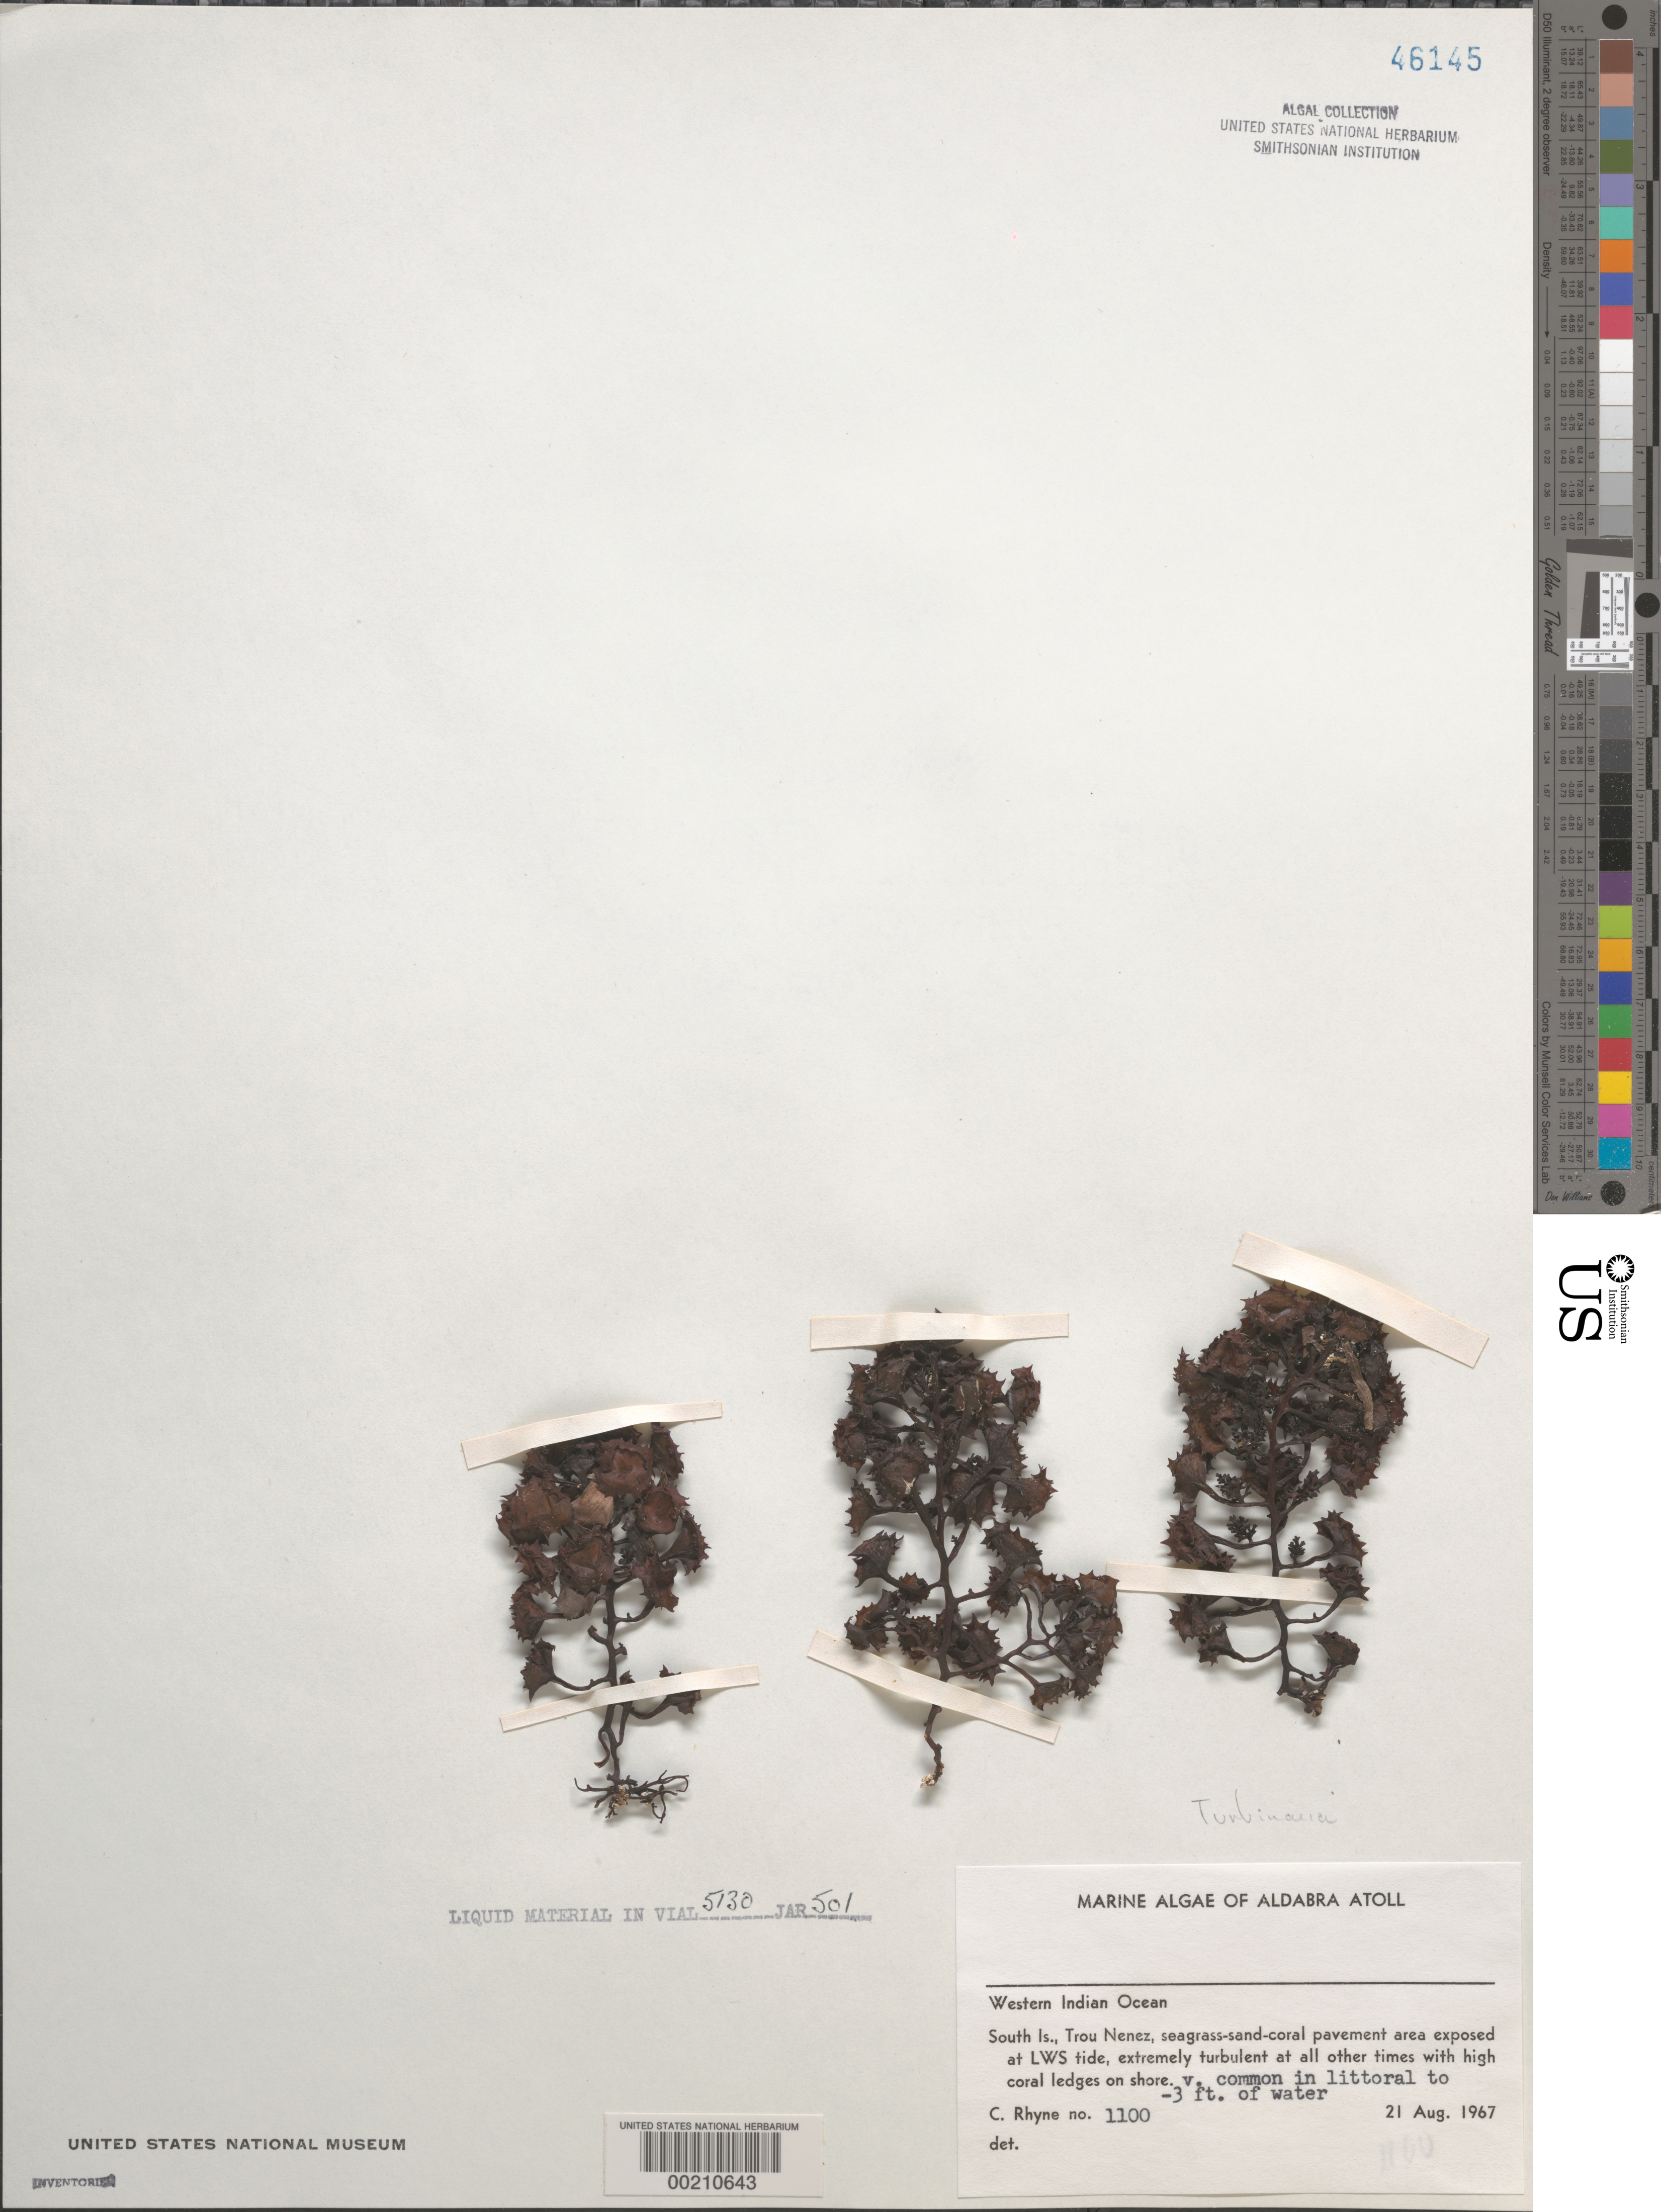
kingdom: Chromista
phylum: Ochrophyta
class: Phaeophyceae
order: Fucales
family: Sargassaceae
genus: Turbinaria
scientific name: Turbinaria sp.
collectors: C. Rhyne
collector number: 1100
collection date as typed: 21 Aug 1967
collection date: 1967-08-21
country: Seychelles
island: Aldabra Atoll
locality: Trou Nenez, South Islet.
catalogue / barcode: US 46145